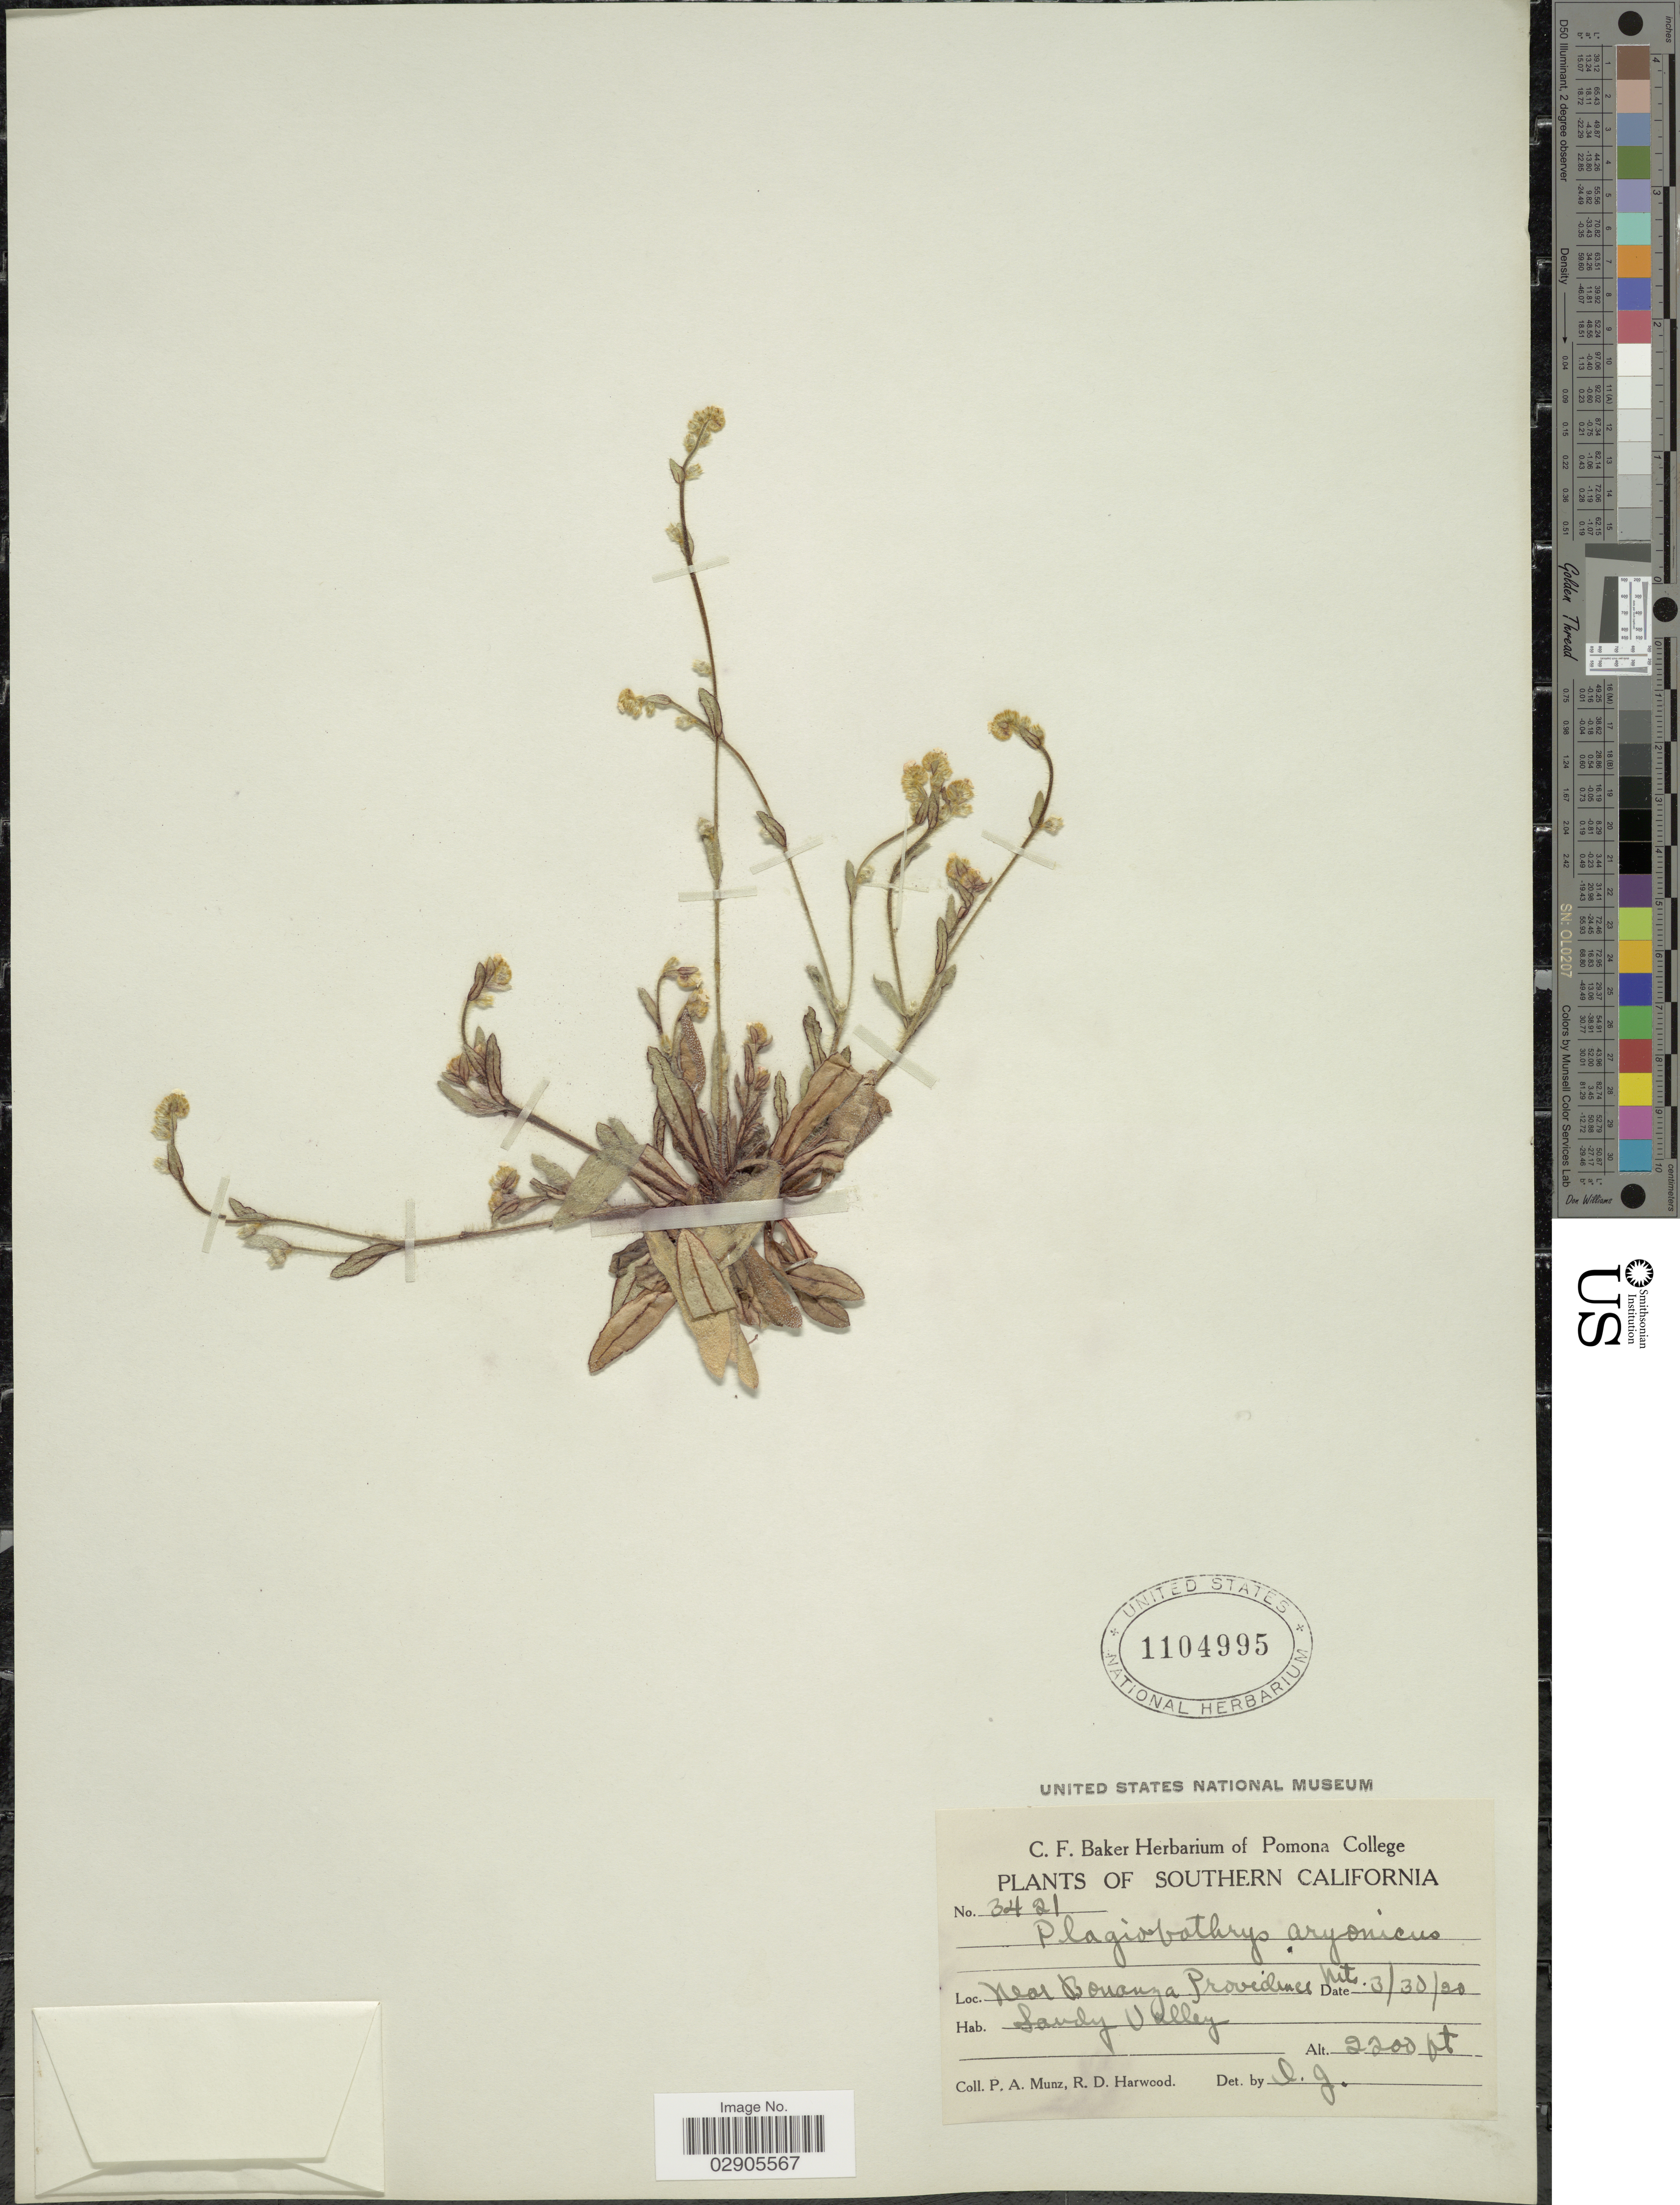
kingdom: Plantae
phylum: Tracheophyta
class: Magnoliopsida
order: Boraginales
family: Boraginaceae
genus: Plagiobothrys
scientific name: Plagiobothrys arizonicus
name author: (A. Gray) Greene ex A. Gray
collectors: P. A. Munz & R. Harwood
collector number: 3421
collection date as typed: Transcribed d/m/y: 30/3/20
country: United States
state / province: California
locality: Near Bonanza Providence Mts. Sandy Valley.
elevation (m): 671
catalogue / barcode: US 1104995